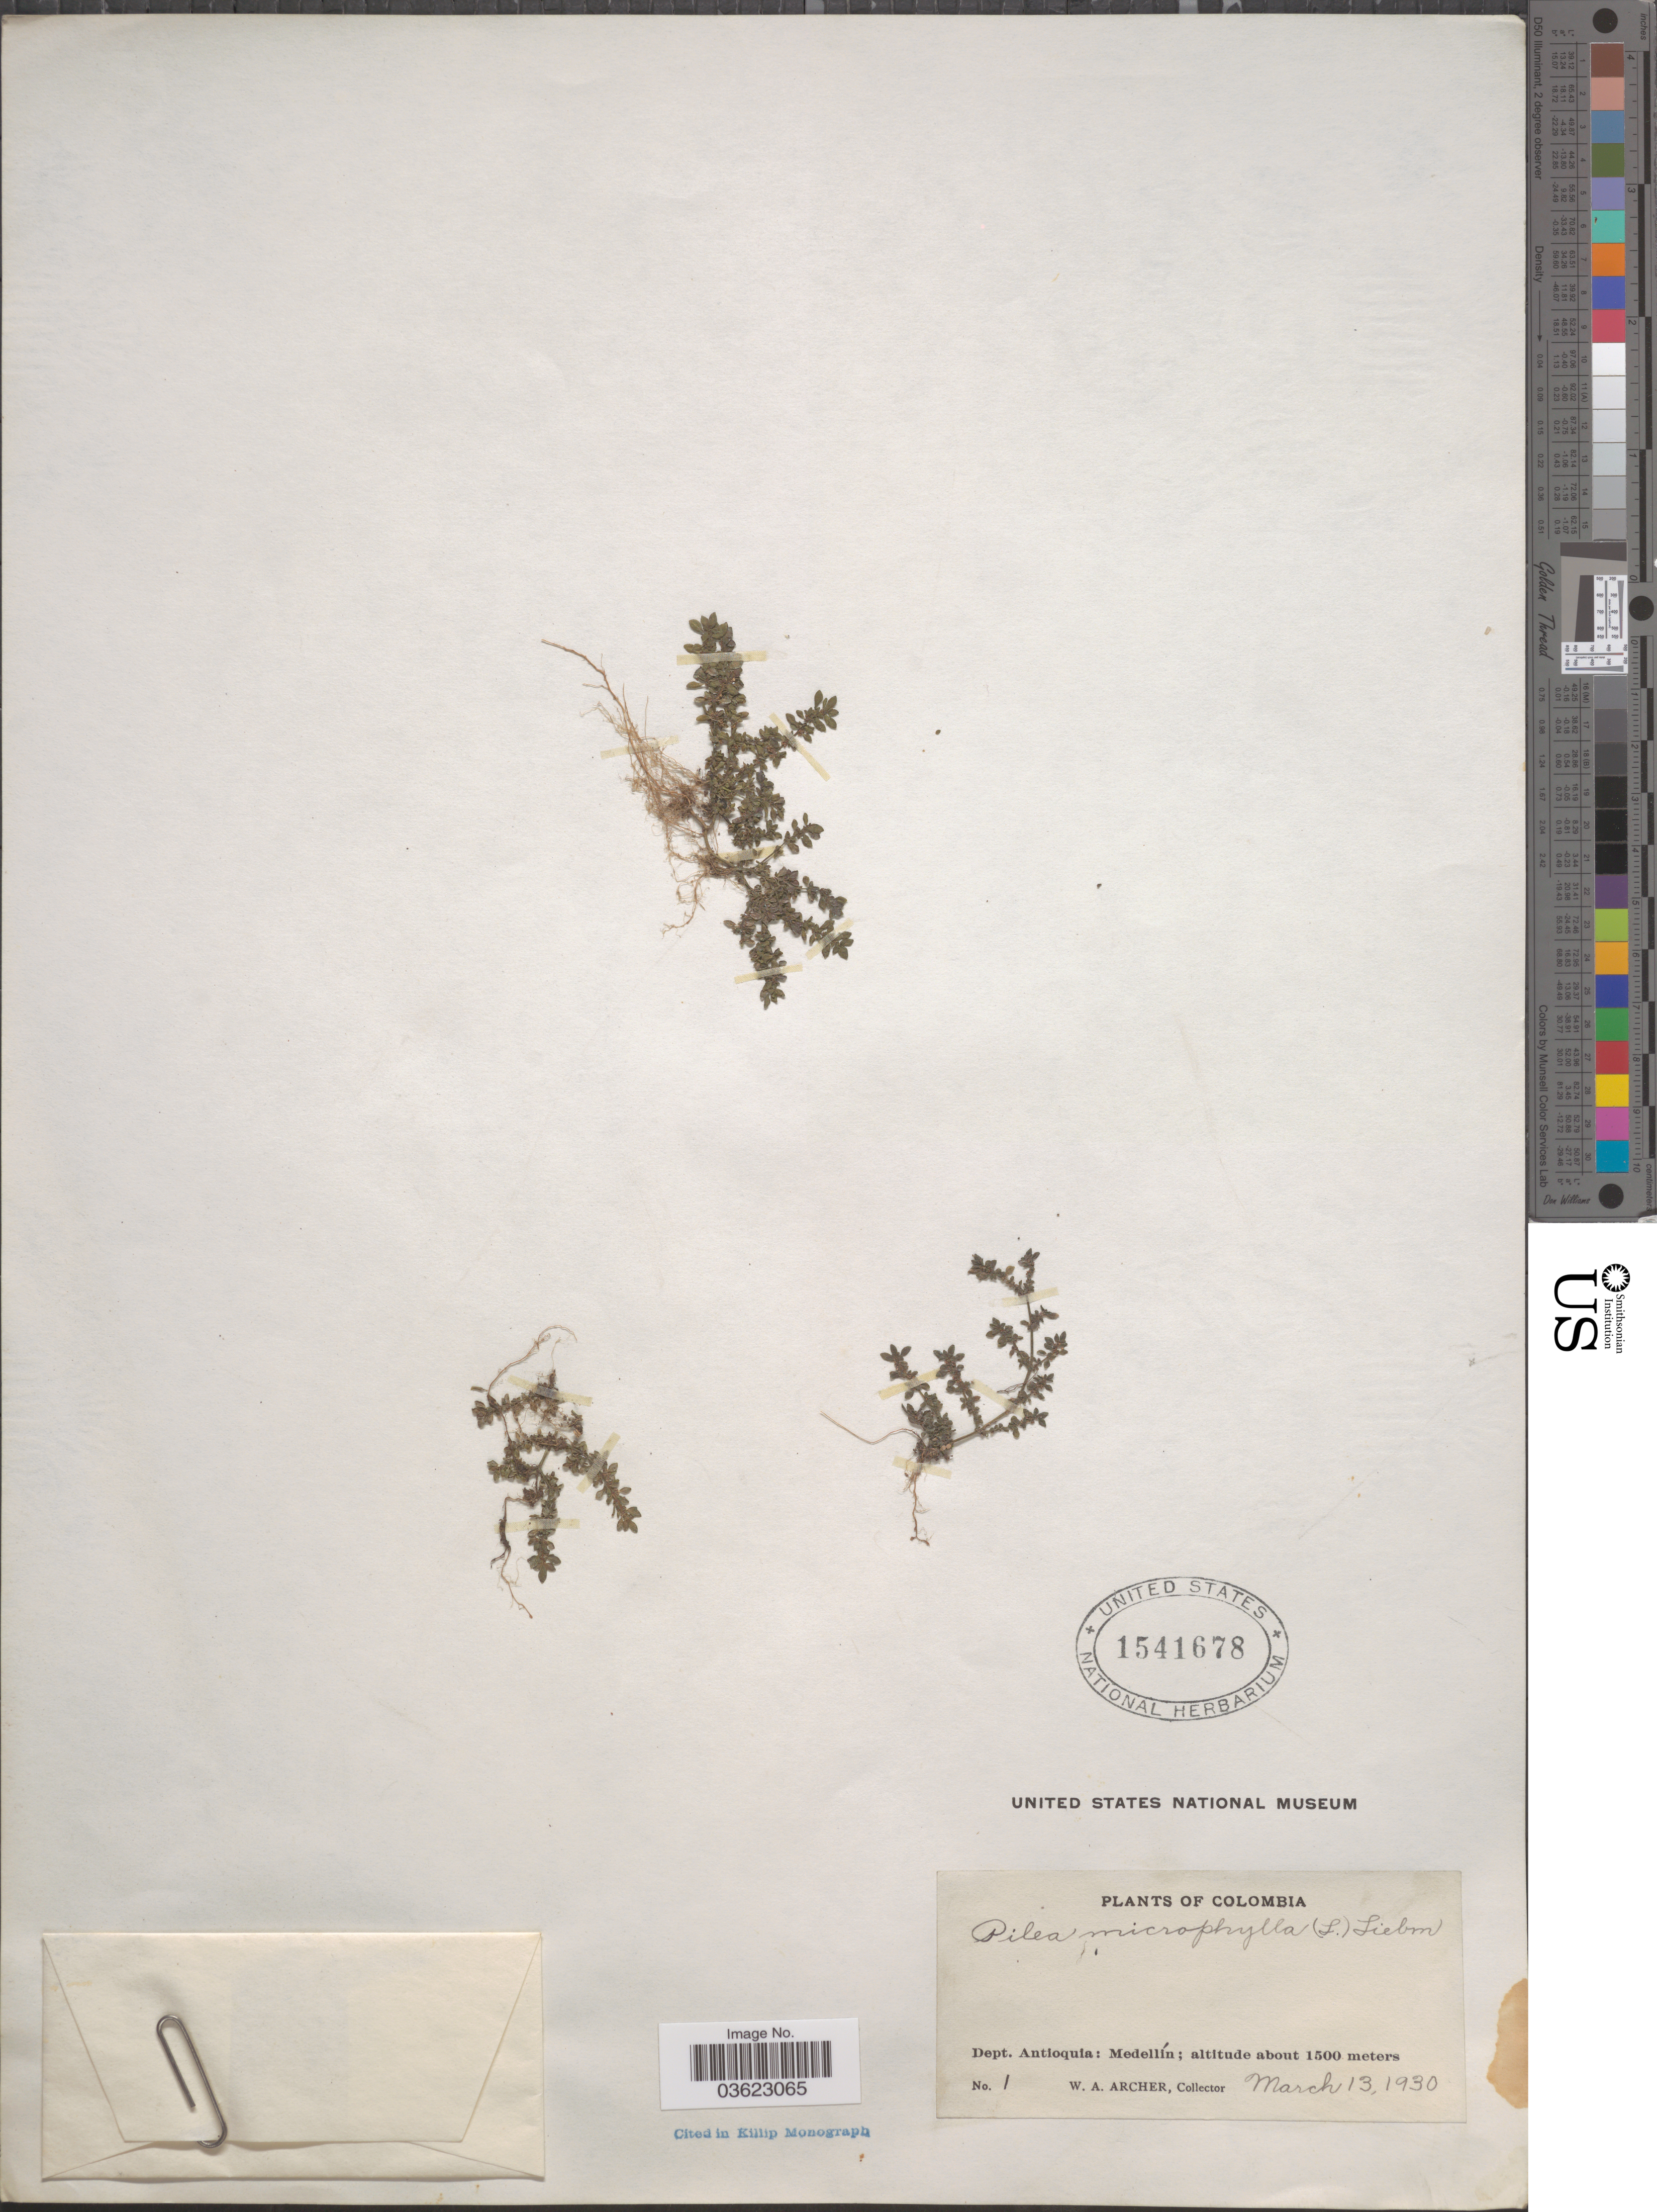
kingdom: Plantae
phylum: Tracheophyta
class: Magnoliopsida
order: Rosales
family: Urticaceae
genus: Pilea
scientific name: Pilea microphylla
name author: (L.) Liebm.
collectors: W. Archer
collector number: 1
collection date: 1930-03-13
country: Colombia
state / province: Antioquia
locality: Dept. Antioquia: Medellín.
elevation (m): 1500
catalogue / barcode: US 1541678